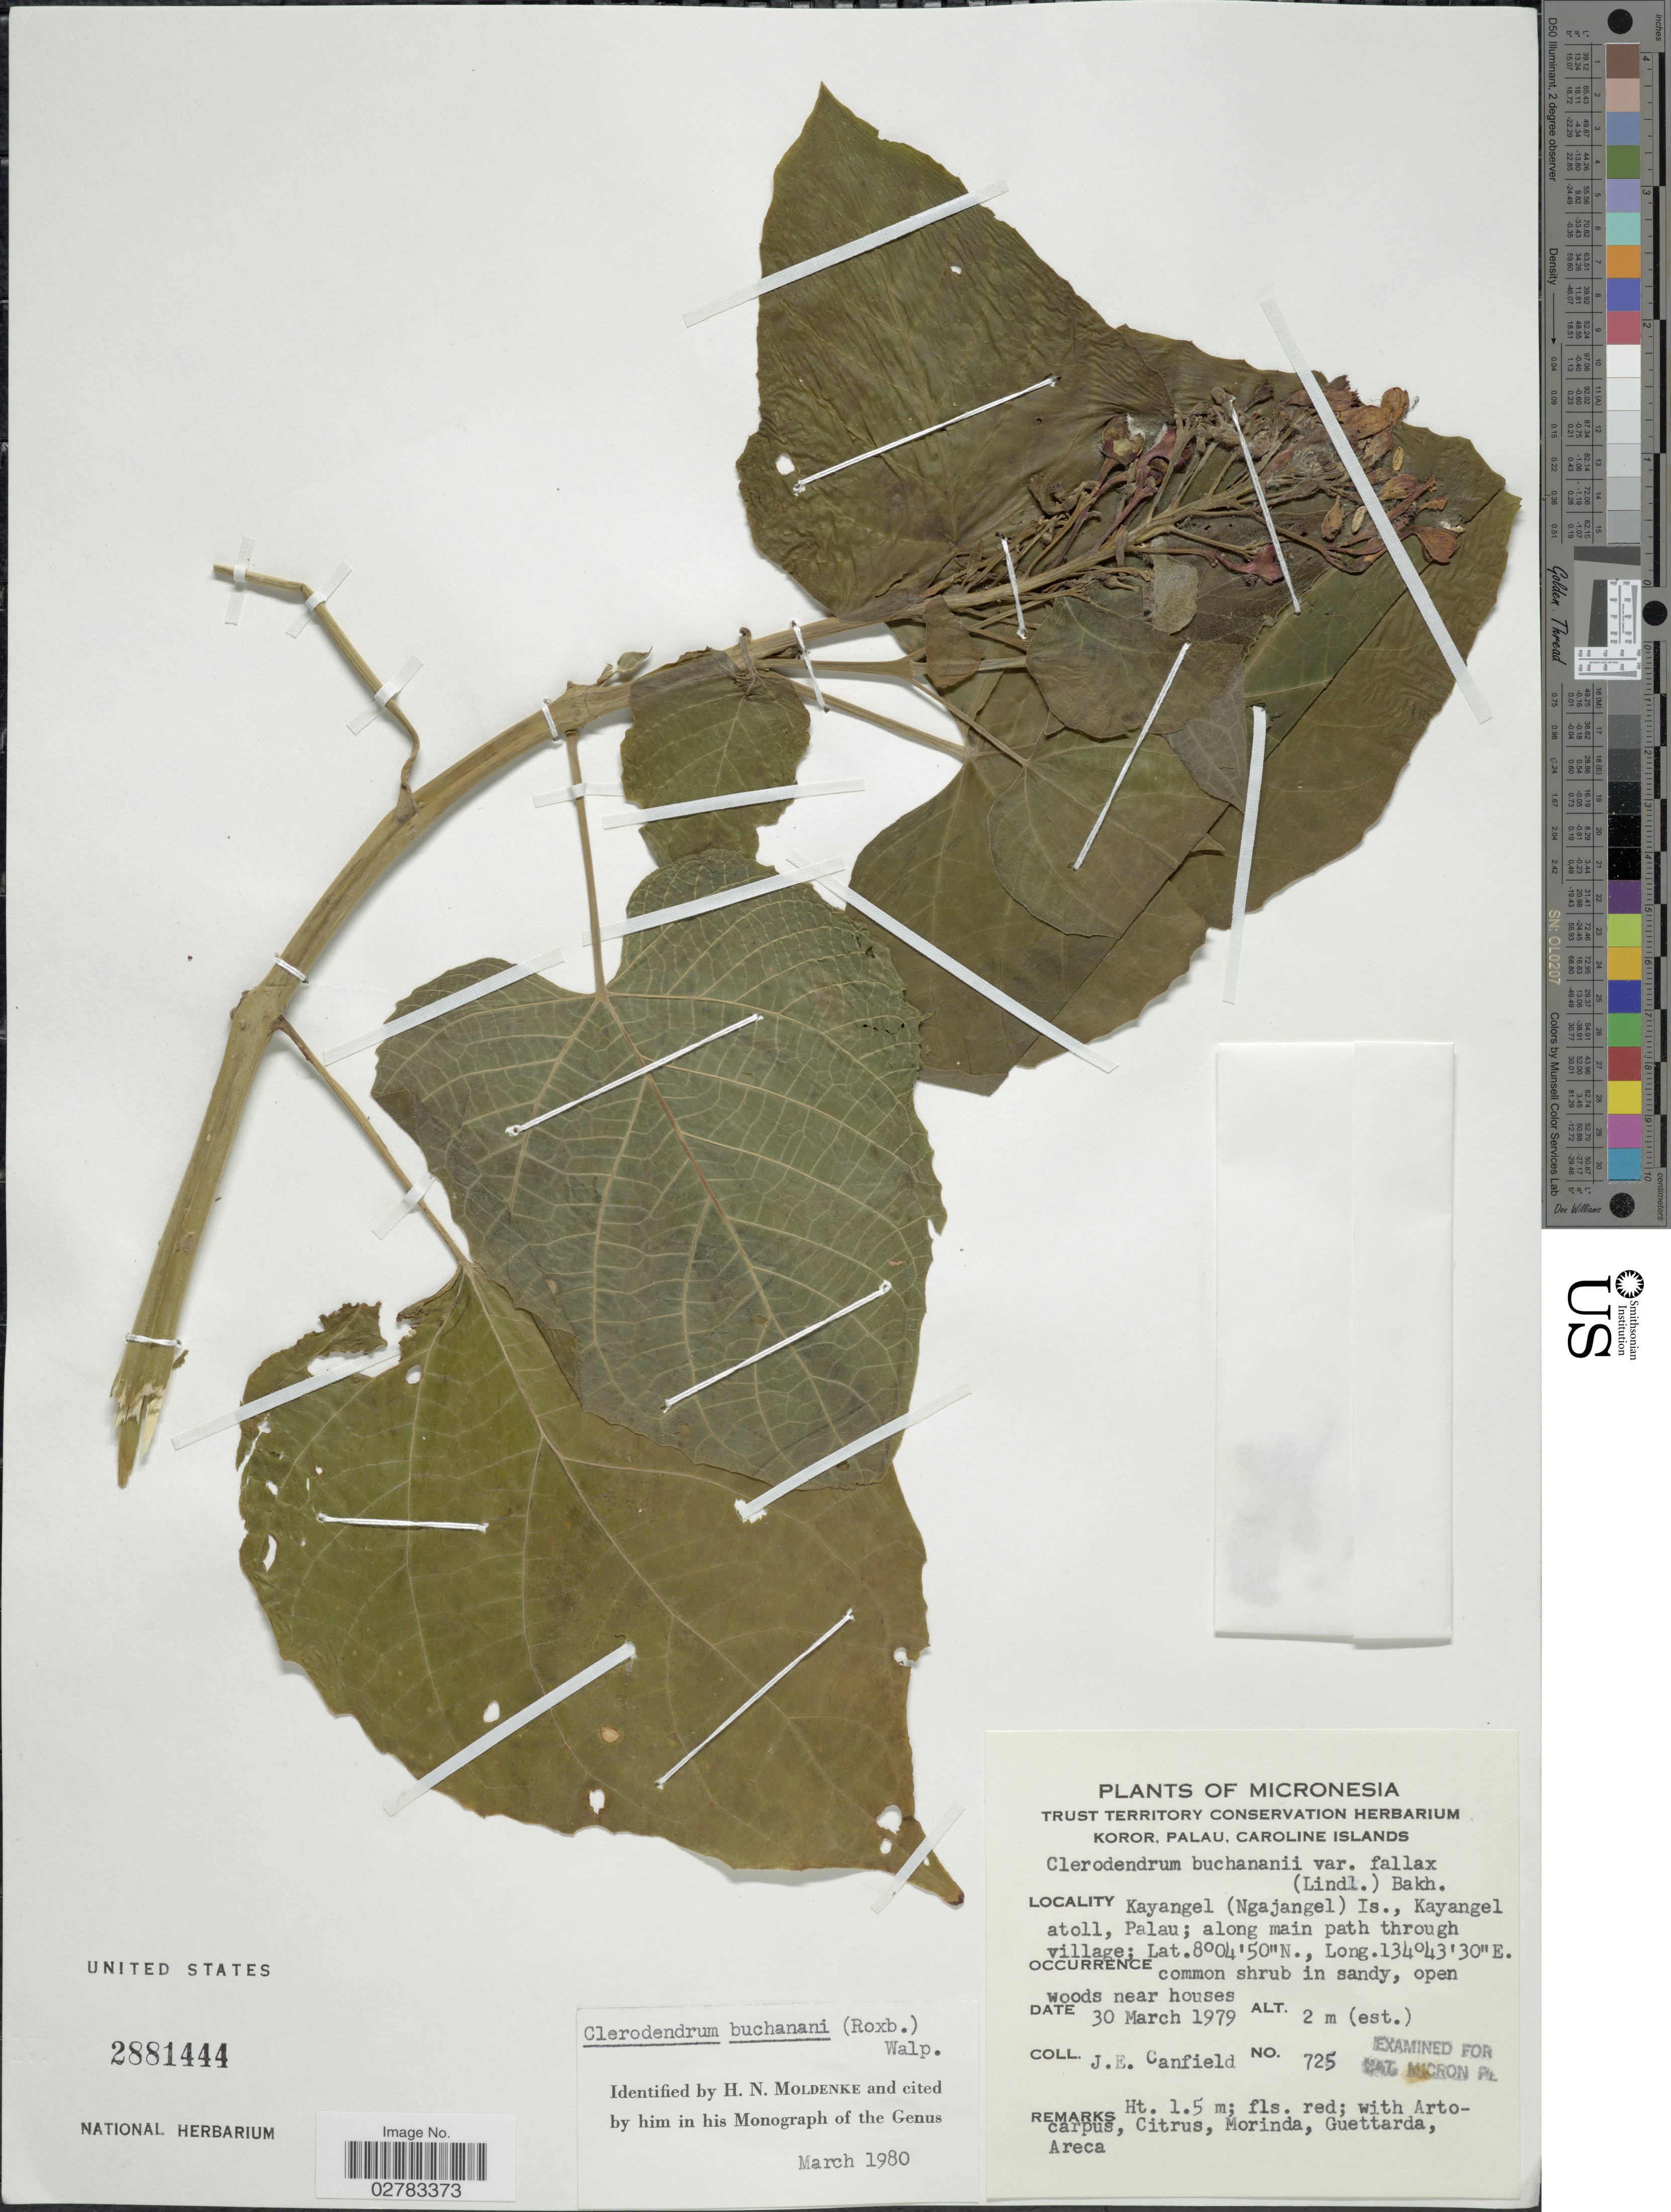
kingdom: Plantae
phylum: Tracheophyta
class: Magnoliopsida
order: Lamiales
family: Lamiaceae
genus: Clerodendrum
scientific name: Clerodendrum speciosissimum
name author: Drapiez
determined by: Wagner, W. L., (BOT), Smithsonian Institution - National Museum of Natural History (UNITED STATES)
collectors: J. E. Canfield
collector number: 725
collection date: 1979-03-30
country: Palau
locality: Micronesia, Kayangel (Ngajangel) Is., Kayangel atoll, Palau; along main path through village.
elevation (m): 2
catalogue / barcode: US 2881444